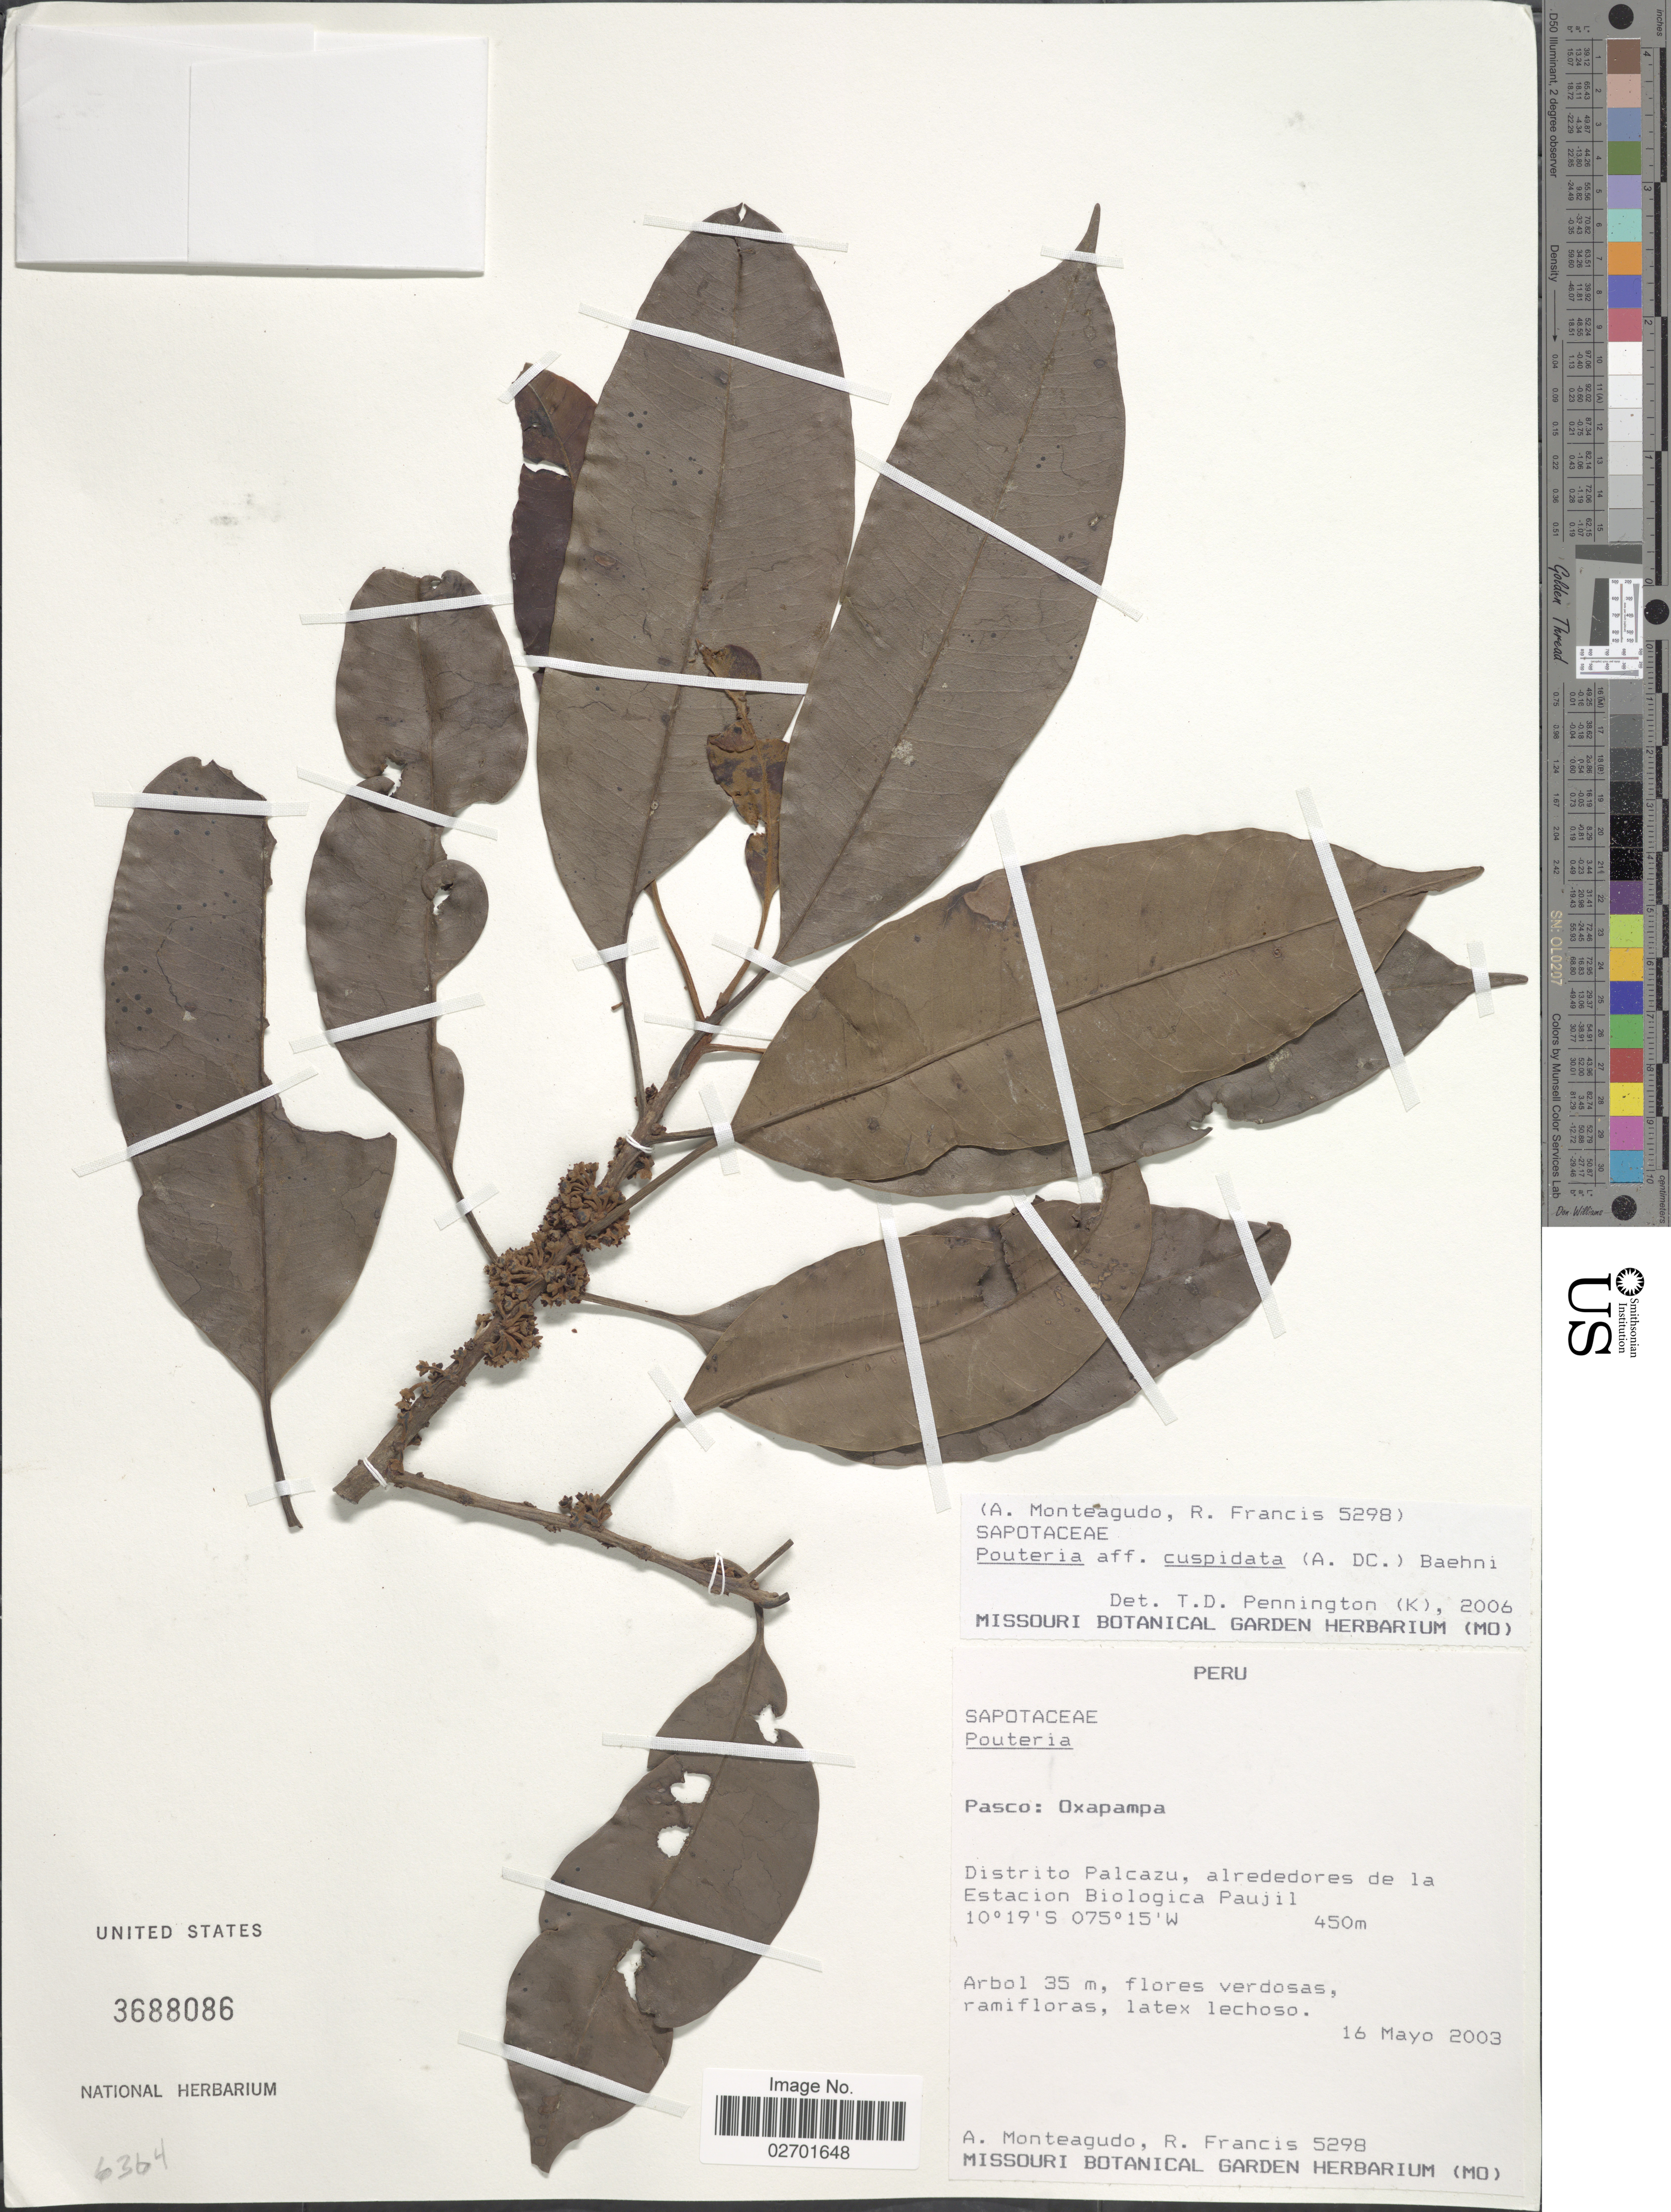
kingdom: Plantae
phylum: Tracheophyta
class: Magnoliopsida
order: Ericales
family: Sapotaceae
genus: Pouteria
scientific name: Pouteria cuspidata subsp. cuspidata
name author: (A. DC.) Baehni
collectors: A. Monteagudo & R. Francis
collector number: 5298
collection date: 2003-05-16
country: Peru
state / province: Pasco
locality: Pasco: Oxapampa, Distrito Palcuza, alrededores de la Estacion Biologica Paujil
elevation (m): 450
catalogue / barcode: US 3688086